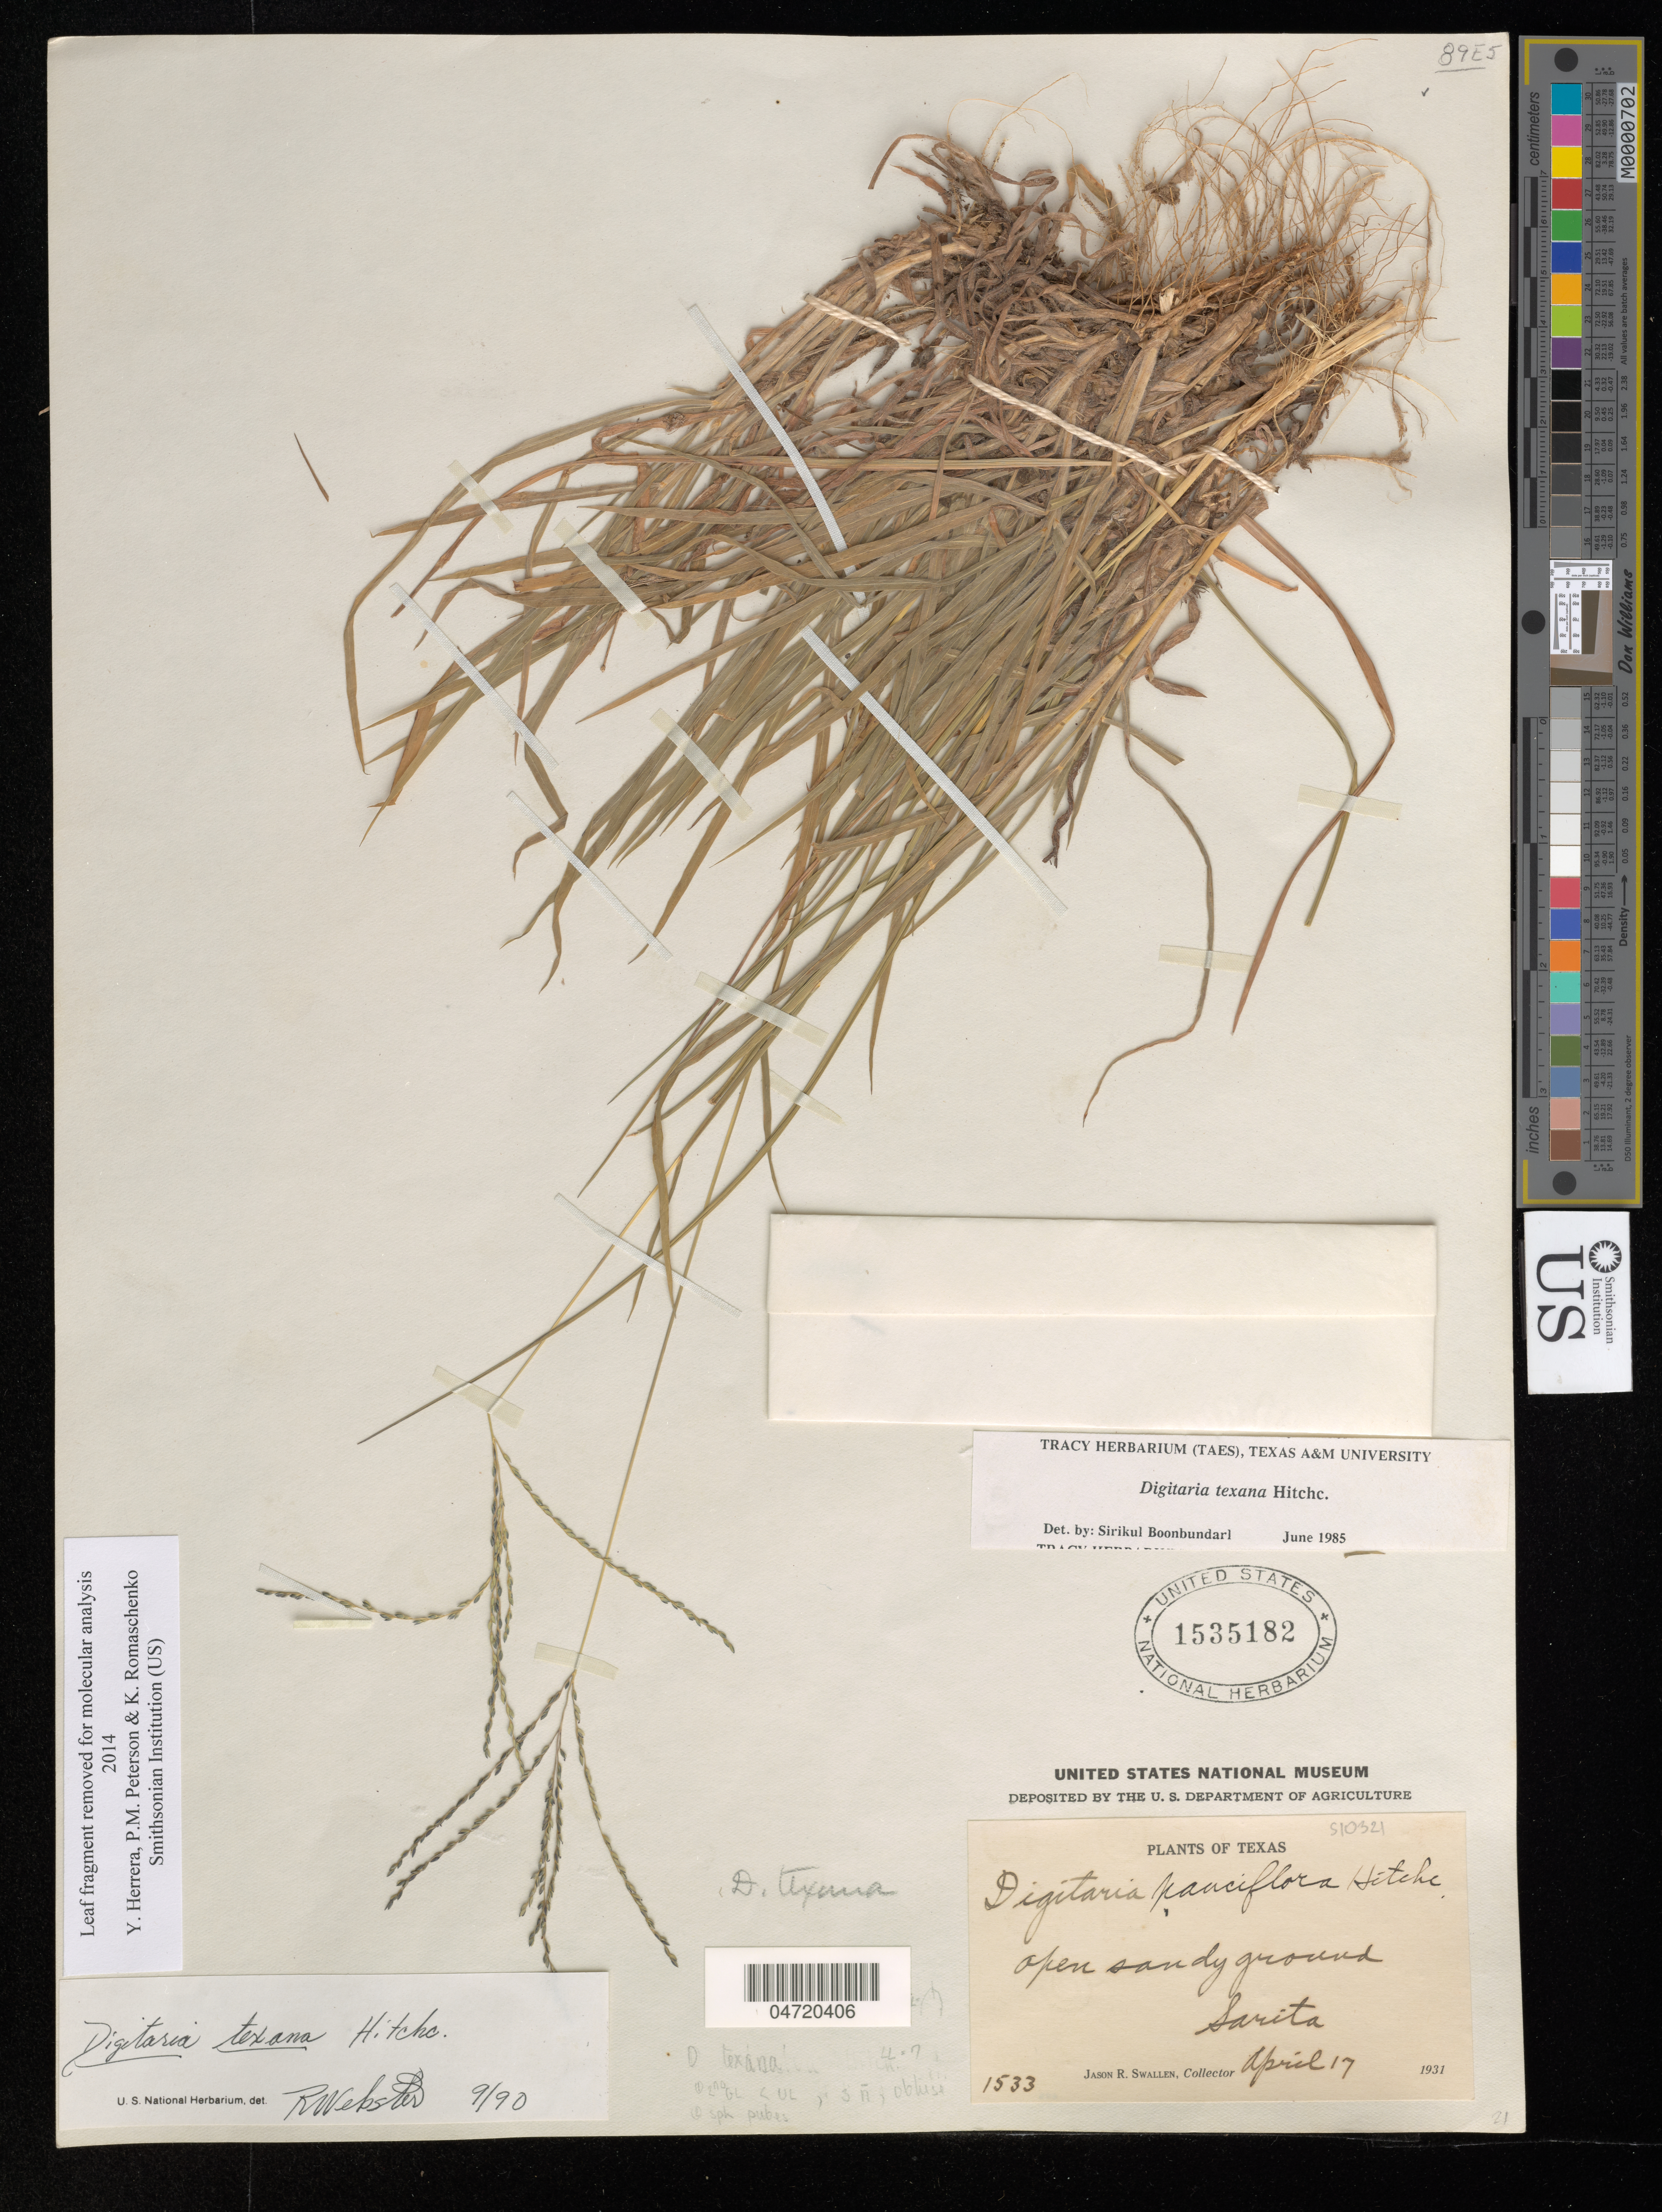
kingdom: Plantae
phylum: Tracheophyta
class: Liliopsida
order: Poales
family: Poaceae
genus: Digitaria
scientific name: Digitaria texana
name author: Hitchc.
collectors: J. R. Swallen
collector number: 1533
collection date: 1931-04-17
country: United States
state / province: Texas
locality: Sarita.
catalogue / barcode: US 1535182